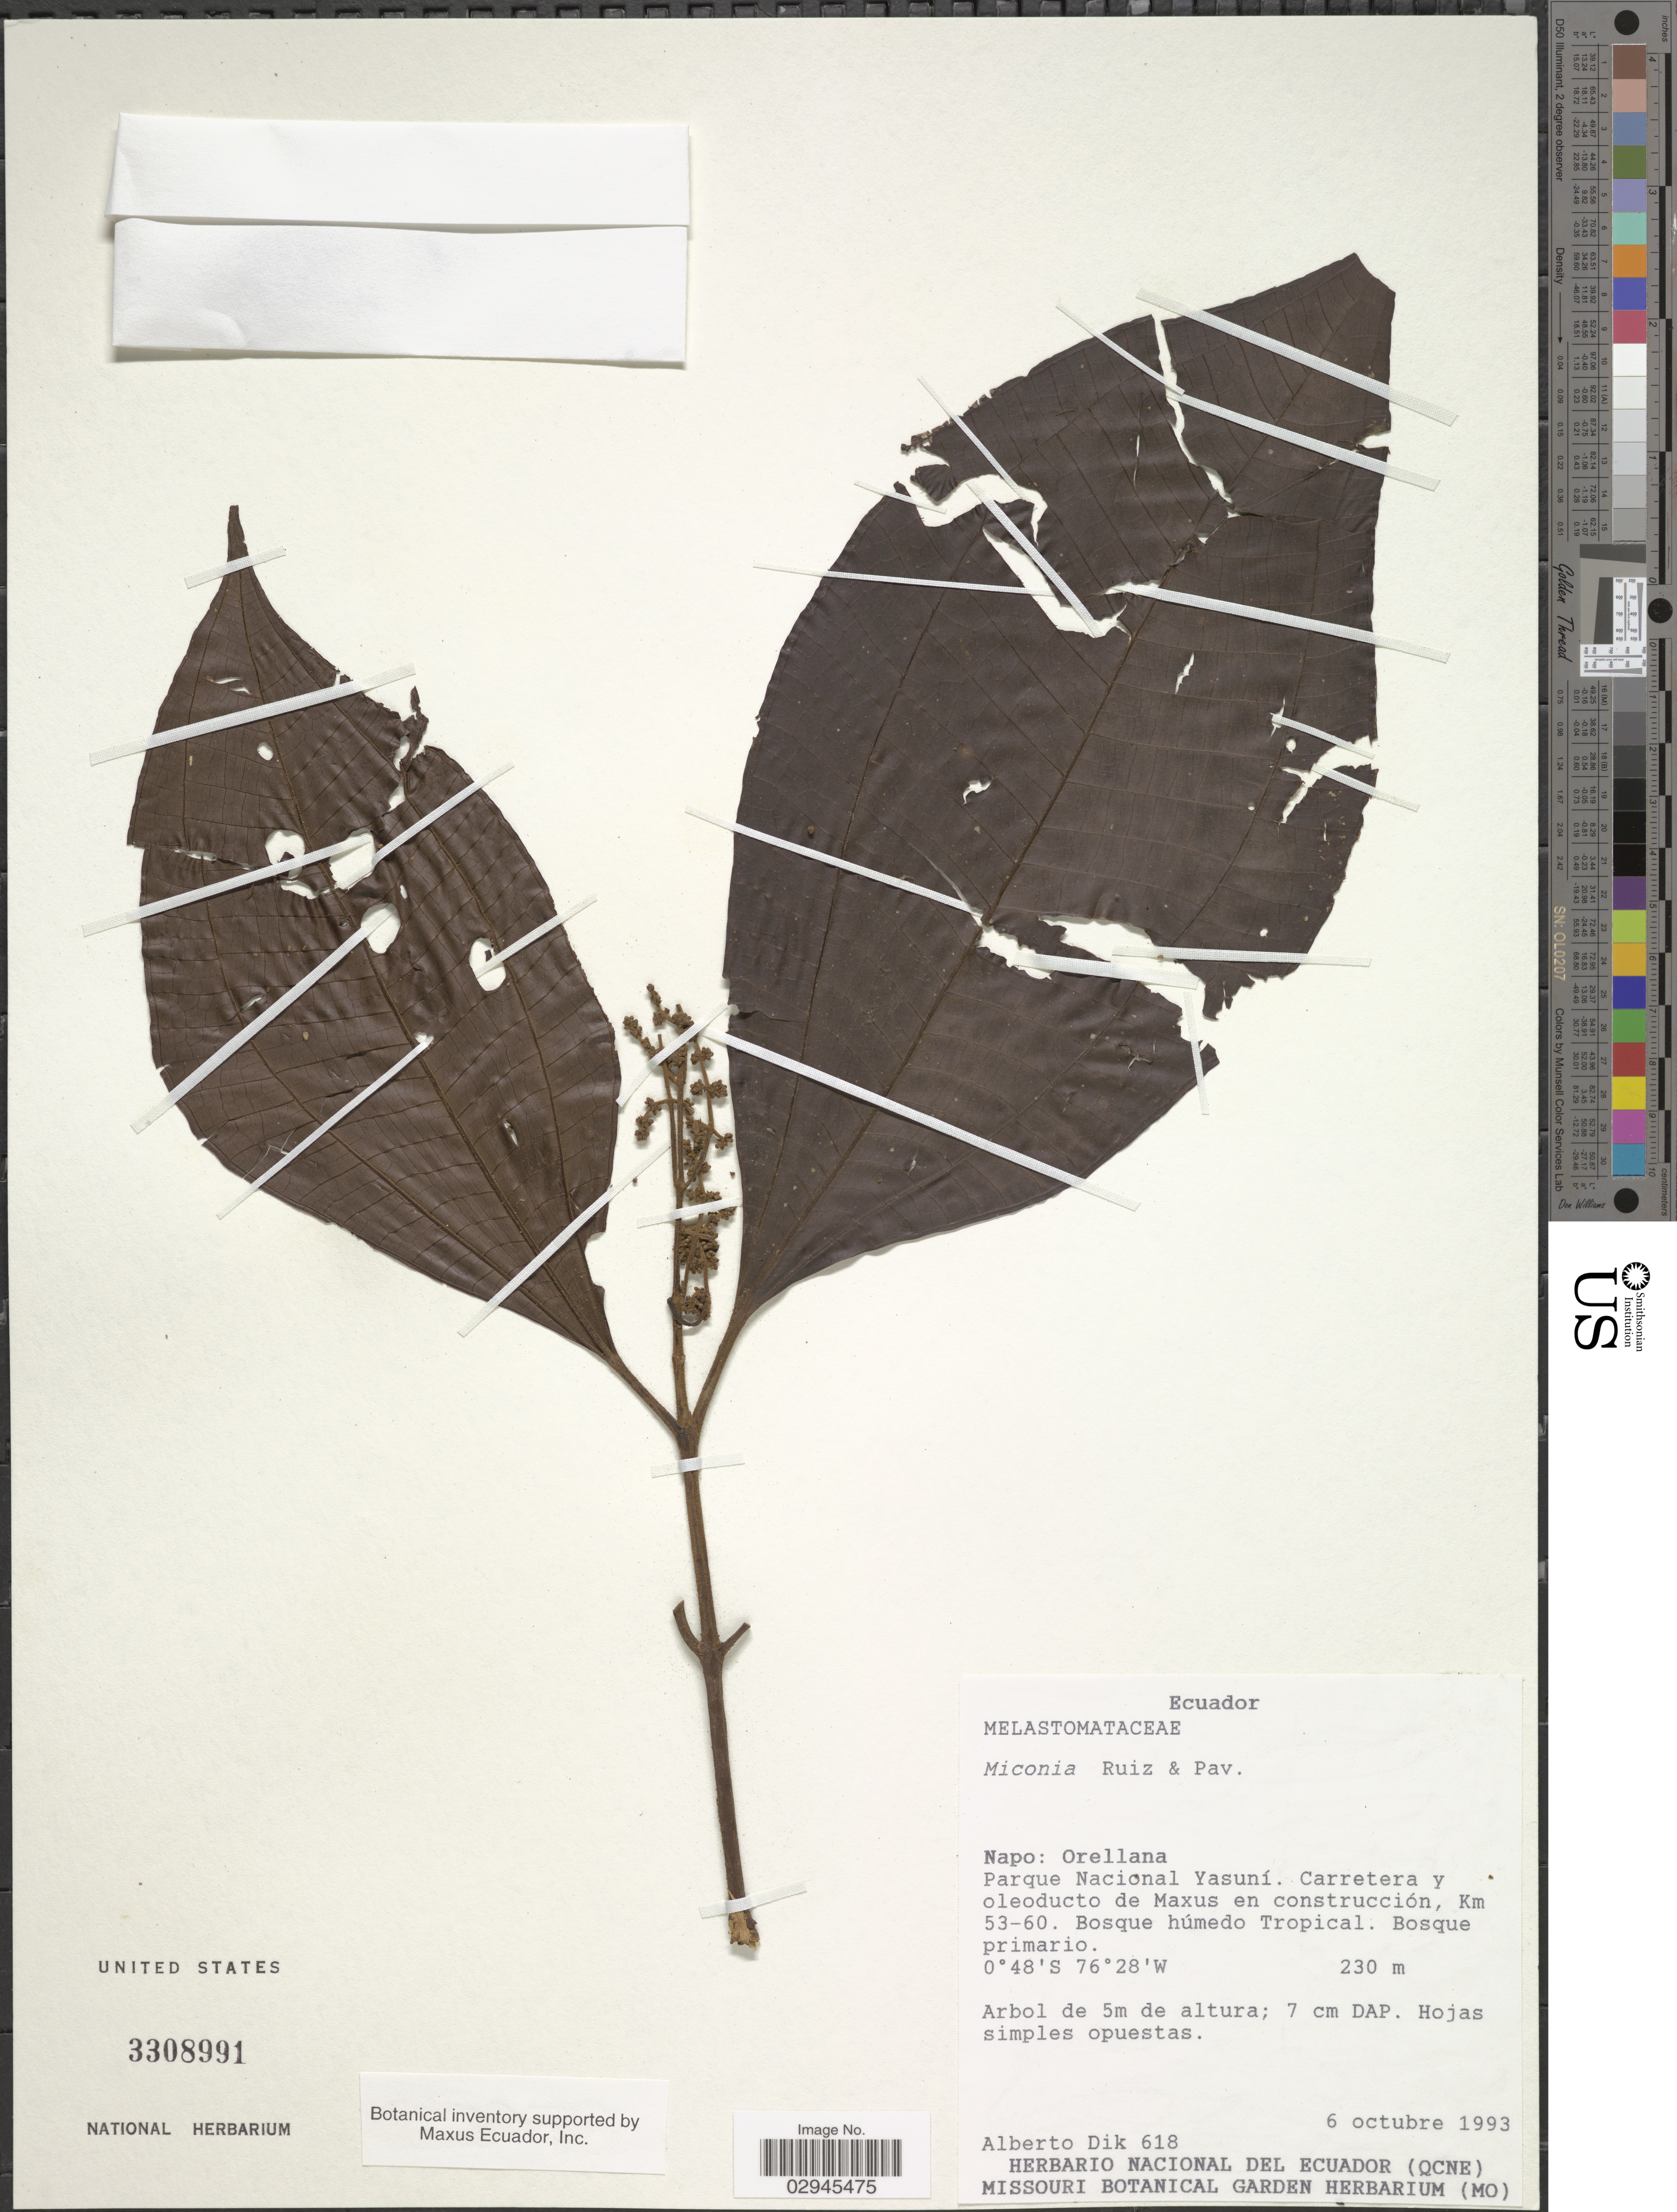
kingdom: Plantae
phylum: Tracheophyta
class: Magnoliopsida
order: Myrtales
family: Melastomataceae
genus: Miconia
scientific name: Miconia sp.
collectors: A. Dik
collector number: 618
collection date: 1993-10-06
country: Ecuador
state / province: Napo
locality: Orellana. Parque Nacional Yasuní. Carretera y oleoducto de Maxus en construcción, Km 53-60. Bosque húmedo Tropical. Bosque primario.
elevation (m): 230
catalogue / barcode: US 3308991